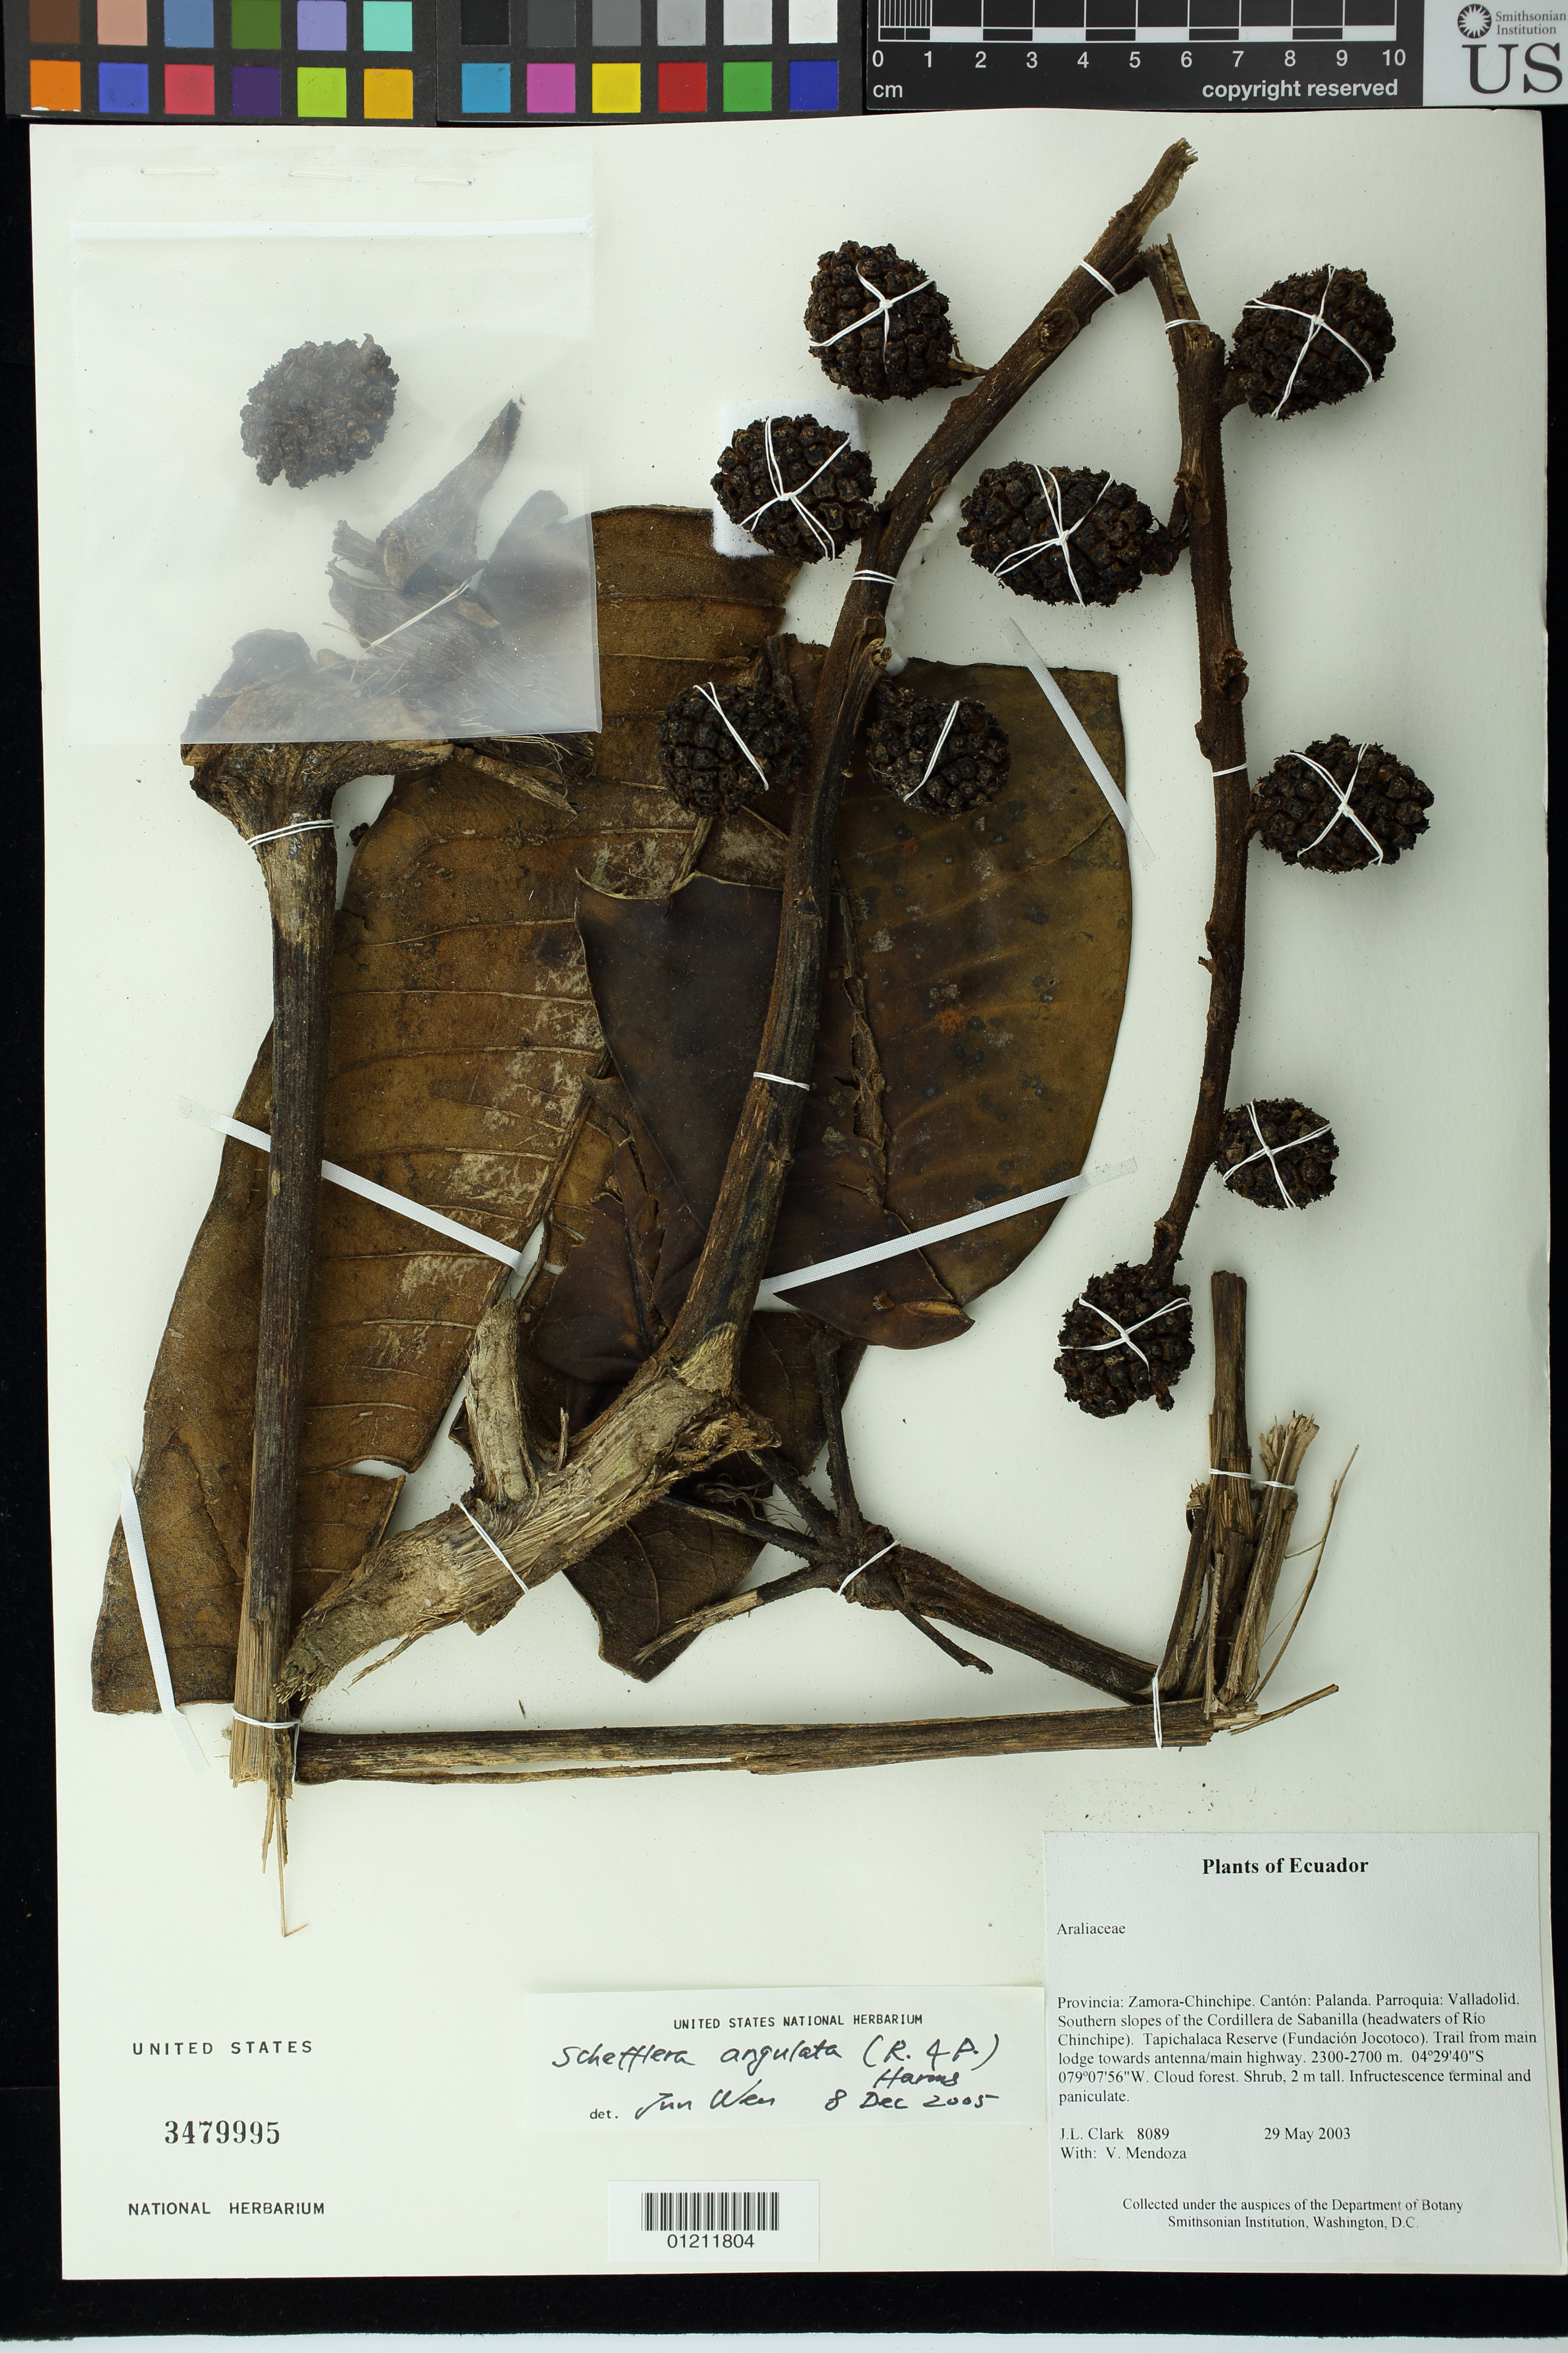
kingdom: Plantae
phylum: Tracheophyta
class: Magnoliopsida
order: Apiales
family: Araliaceae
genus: Schefflera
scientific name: Schefflera angulata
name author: (Ruiz & Pav.) Harms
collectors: J. L. Clark & V. Mendoza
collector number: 8089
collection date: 2003-05-29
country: Ecuador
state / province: Zamora-Chinchipe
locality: Provincia: Zamora-Chinchipe. Cantón: Palanda: Valladolid. Southern slopes of the Cordillera de Sabanilla (headwaters of Río Chinchipe). Tapichalaca Reserve (Fundación Jocotoco). Trail from main lodge towards antenna/main highway. Cloud forest.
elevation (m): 2300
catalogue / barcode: US 3479995